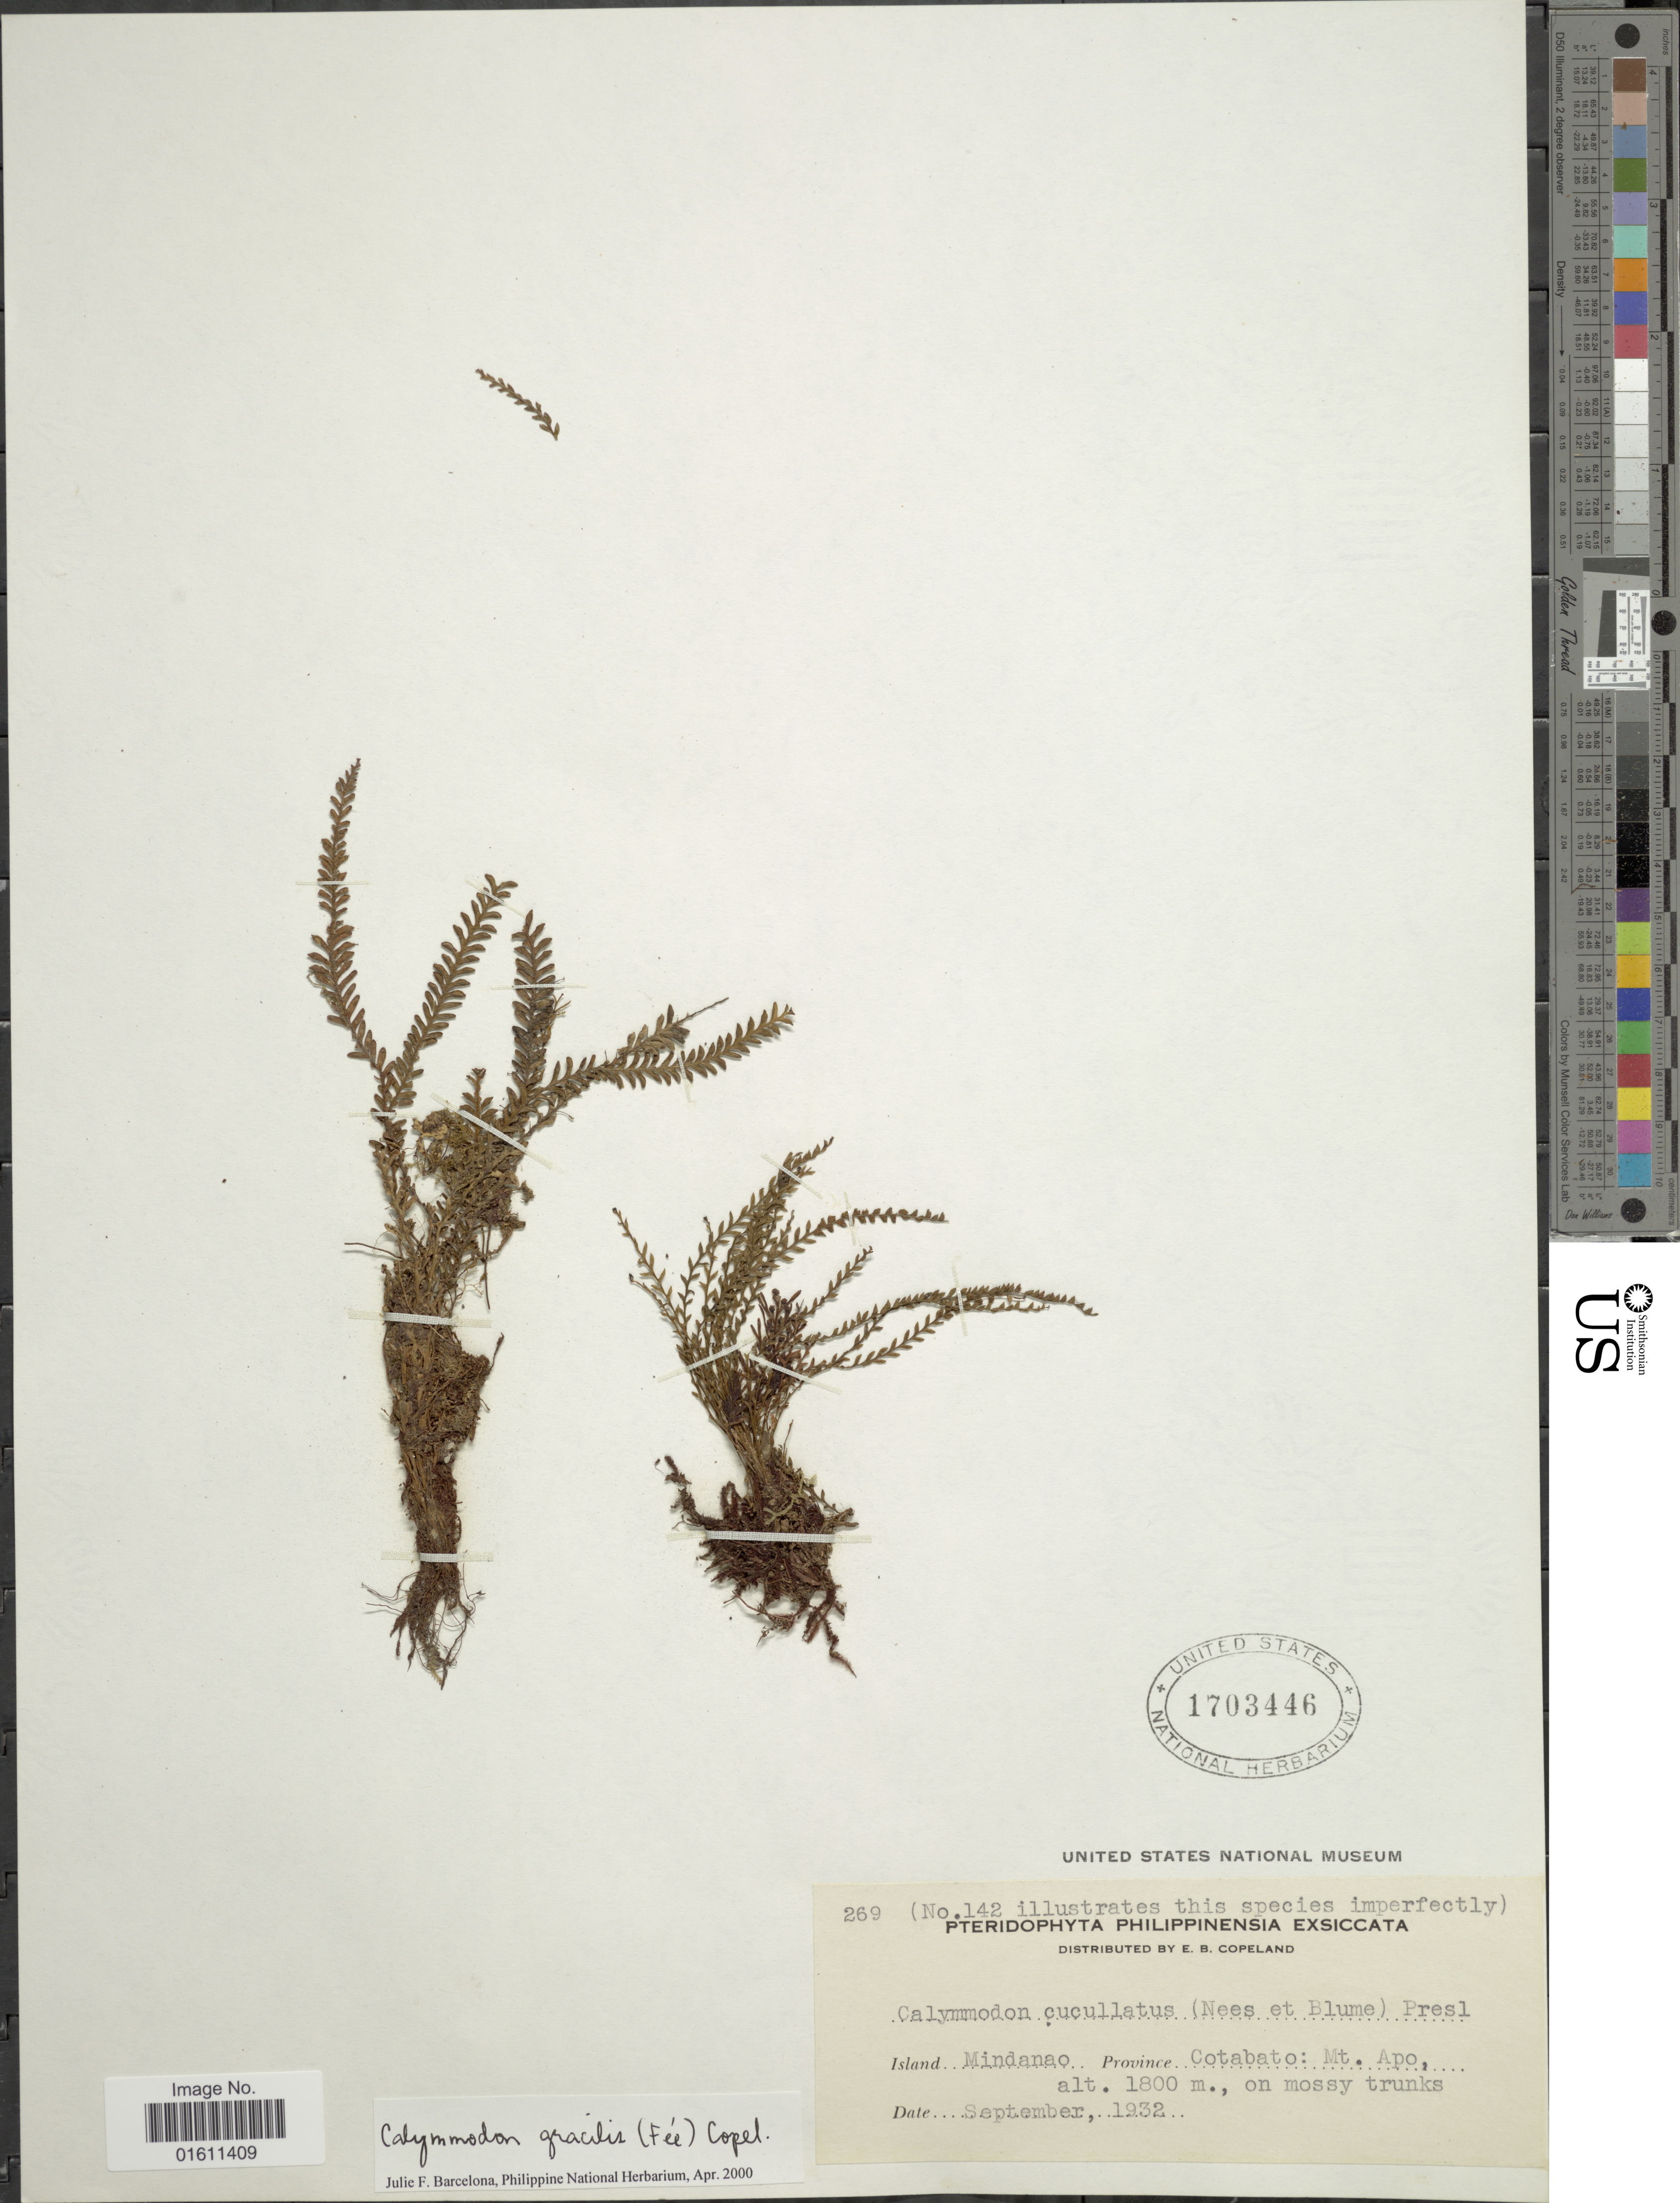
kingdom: Plantae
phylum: Tracheophyta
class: Polypodiopsida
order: Polypodiales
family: Polypodiaceae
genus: Calymmodon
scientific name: Calymmodon gracilis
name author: (Fée) Copel.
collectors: E. B. Copeland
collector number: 269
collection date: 1932-09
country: Philippines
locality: Philippinesia, island Mindanao, province Cotabato: Mt. Apo.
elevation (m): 1800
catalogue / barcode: US 1703446